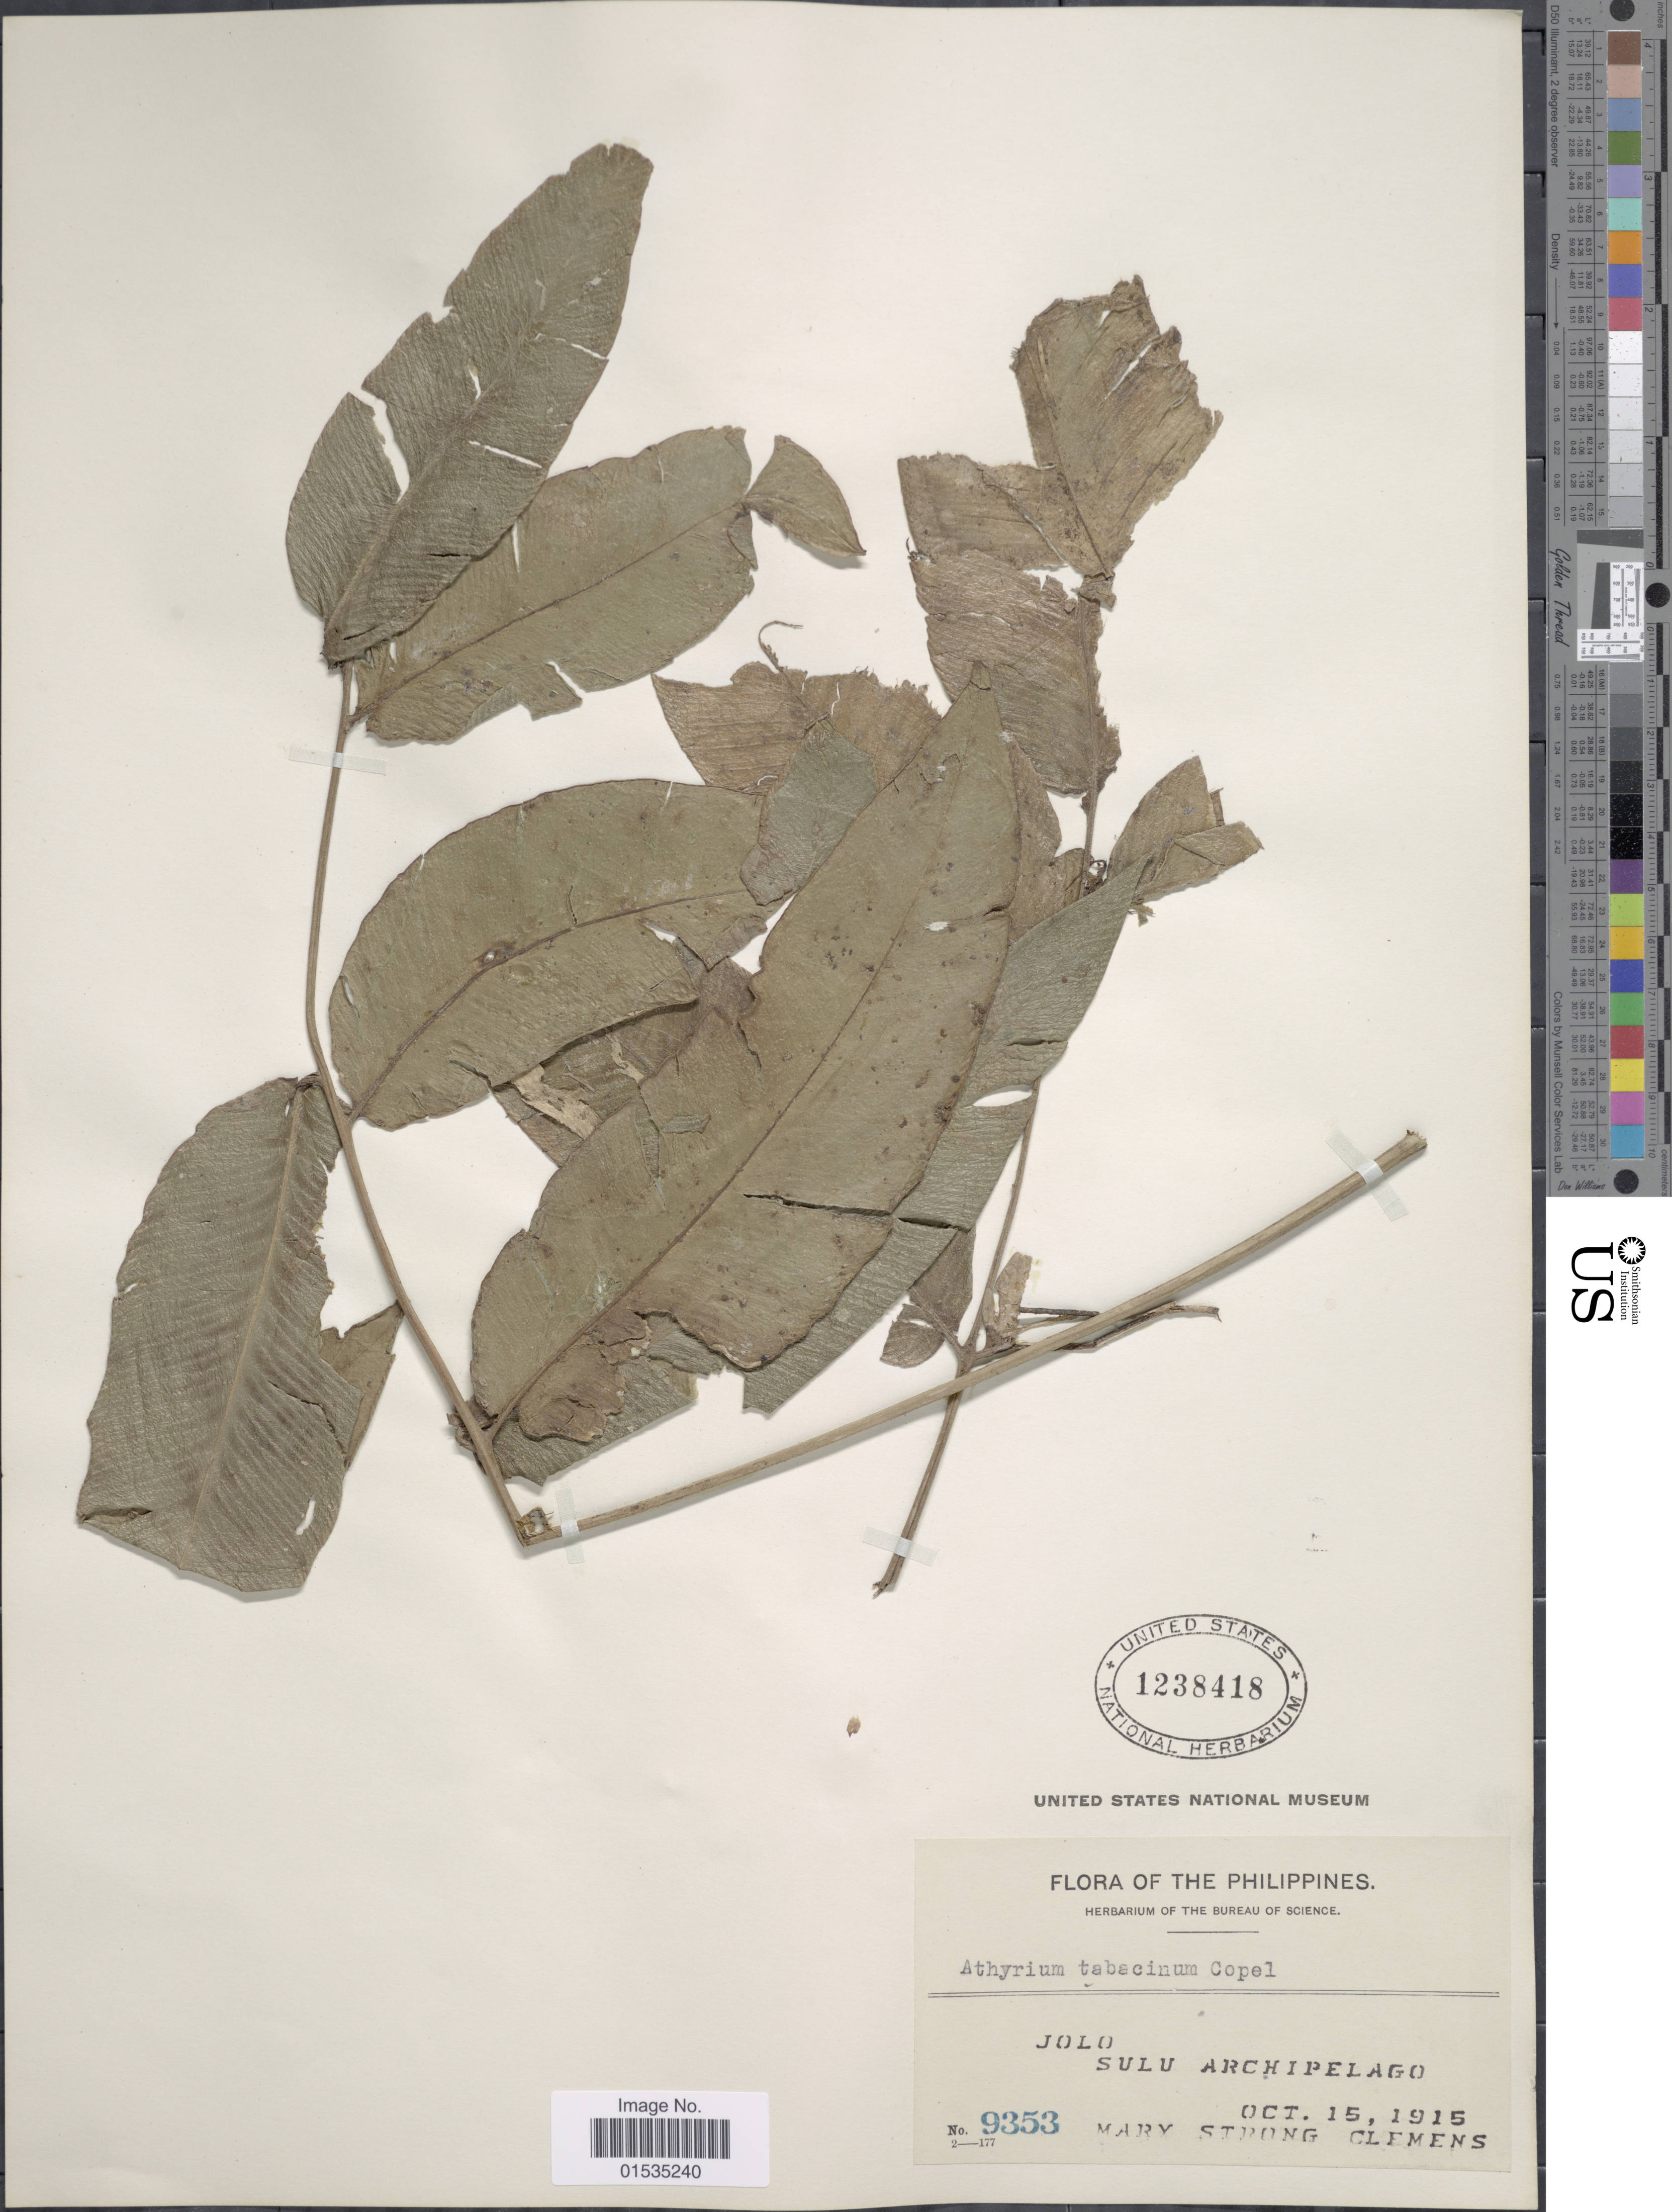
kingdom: Plantae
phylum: Tracheophyta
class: Polypodiopsida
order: Polypodiales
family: Athyriaceae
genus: Diplazium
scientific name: Diplazium tabacinum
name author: Copel.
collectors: M. S. Clemens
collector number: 9353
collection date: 1915-10-15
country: Philippines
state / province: Muslim Mindanao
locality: Jolo, Sulu Archipelago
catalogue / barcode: US 1238418